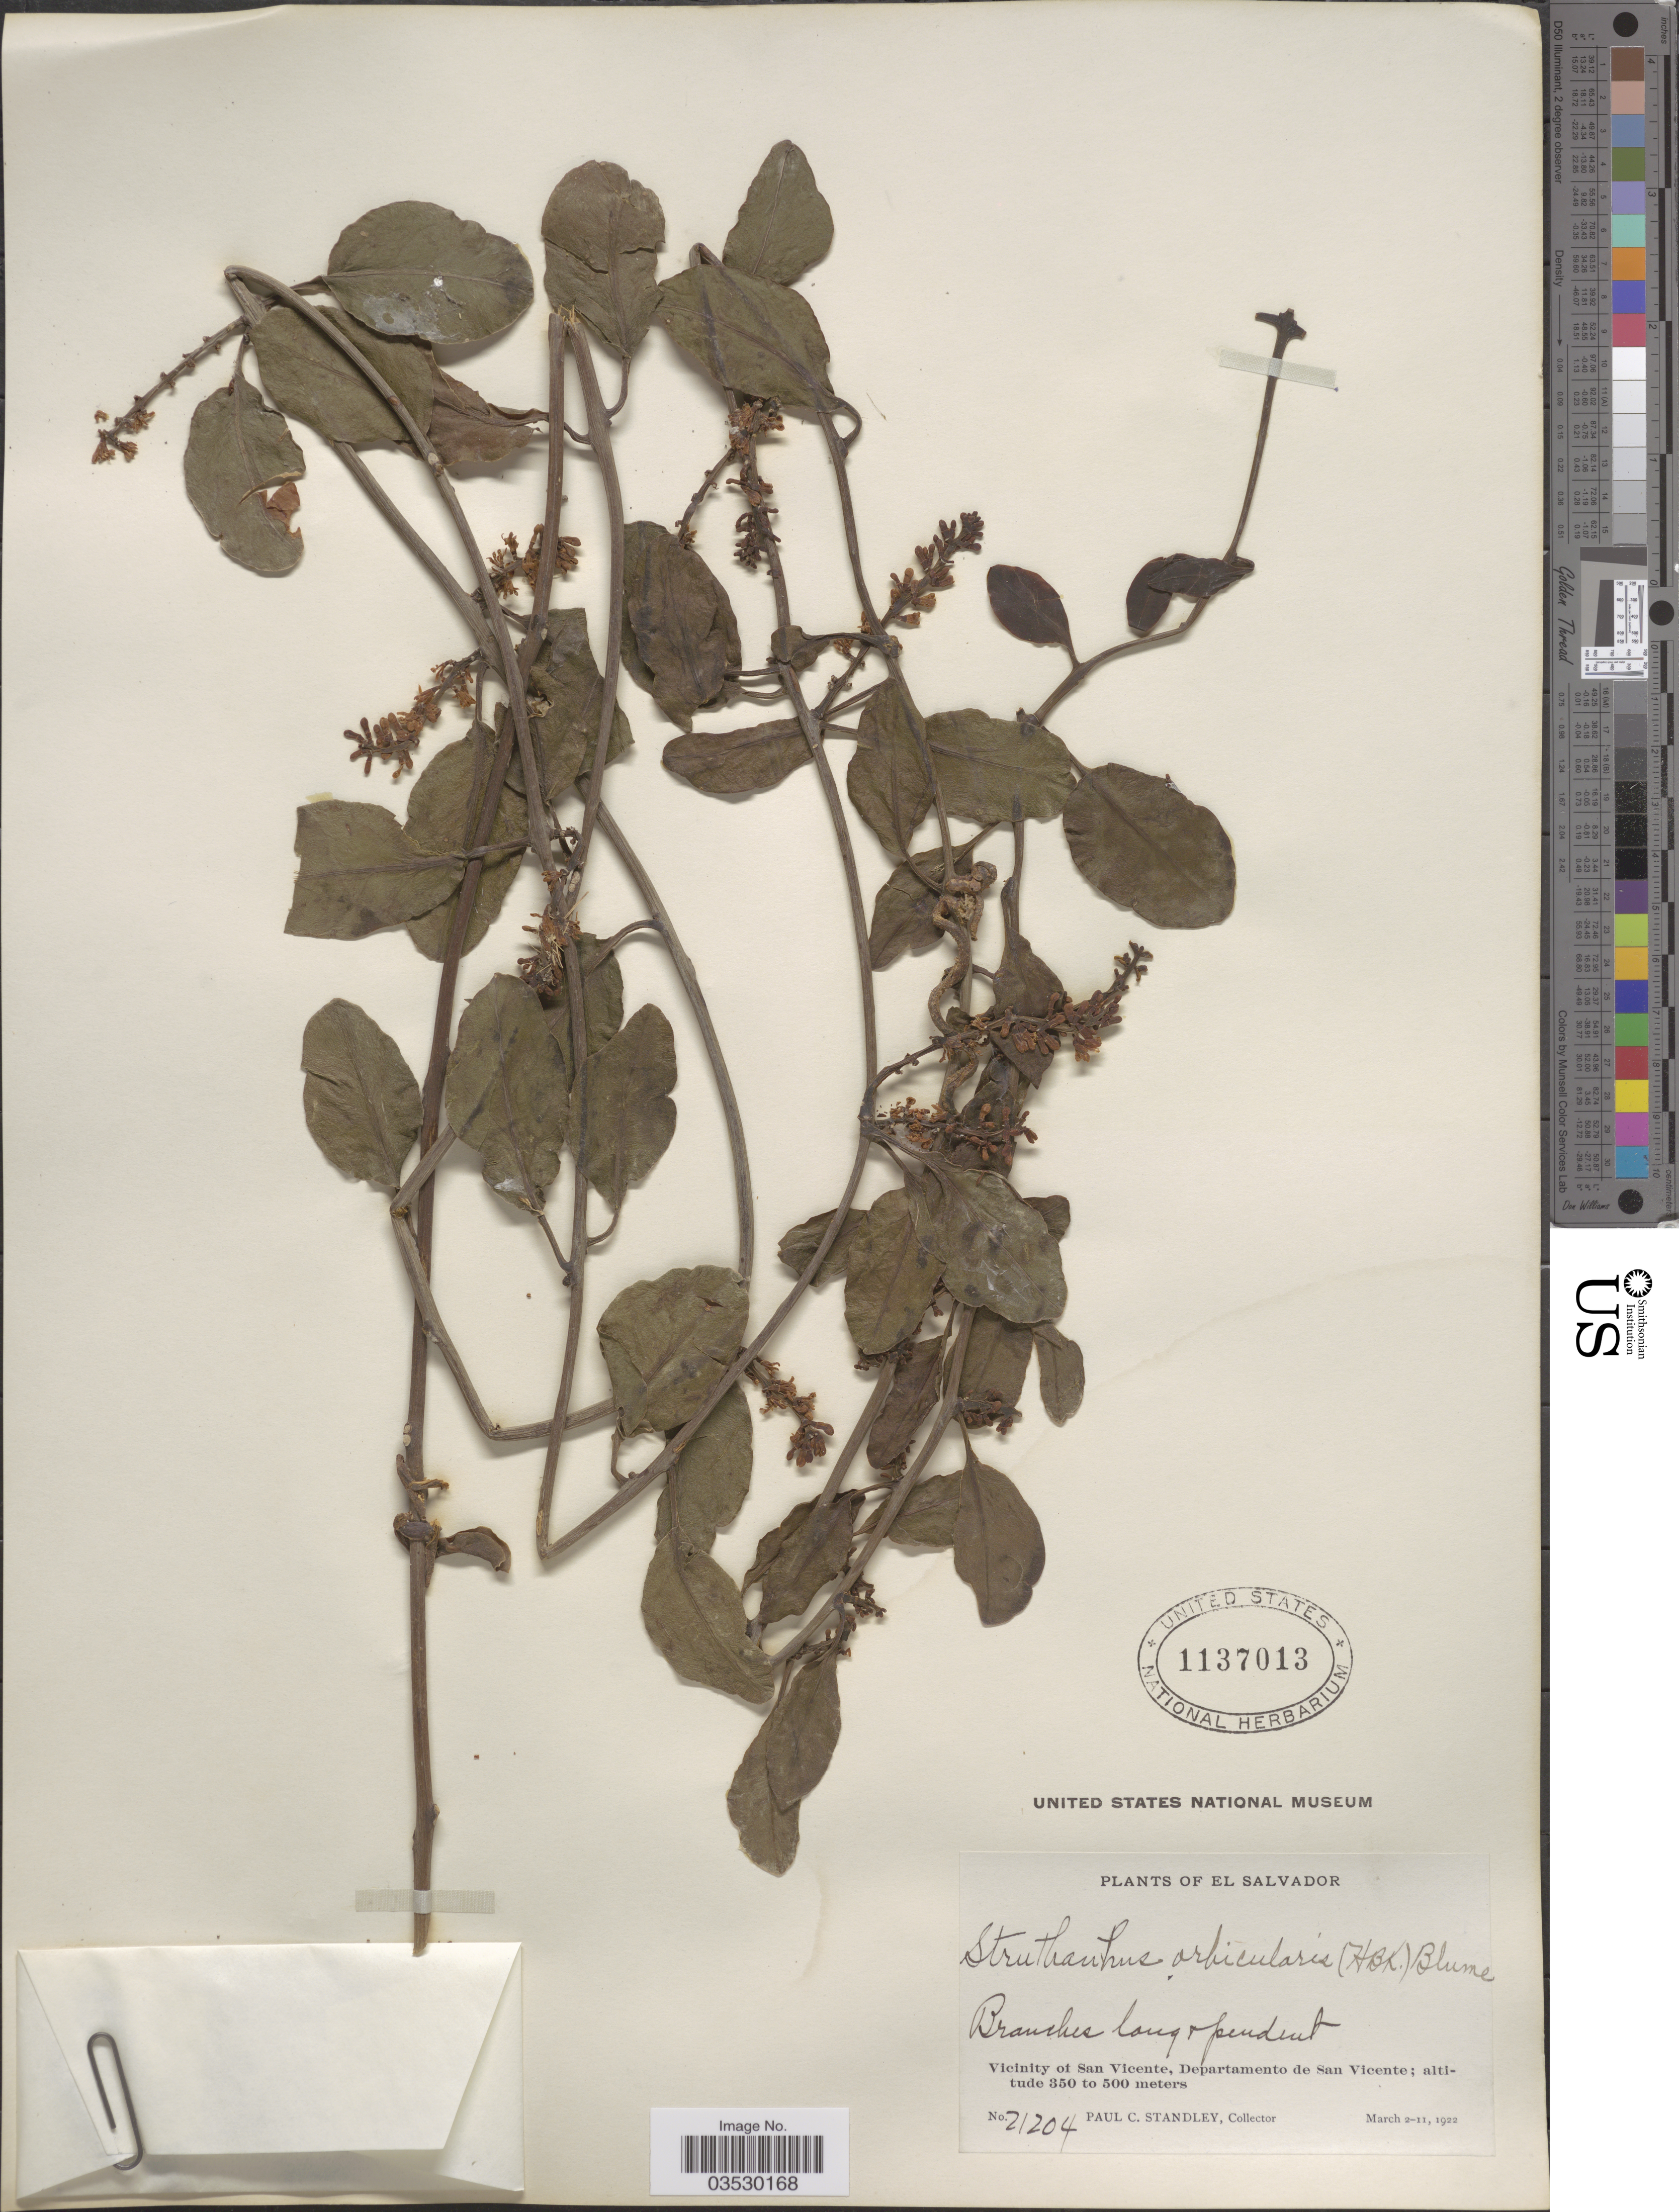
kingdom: Plantae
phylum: Tracheophyta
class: Magnoliopsida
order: Santalales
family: Loranthaceae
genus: Struthanthus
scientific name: Struthanthus orbicularis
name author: (Kunth) Blume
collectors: P. C. Standley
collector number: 21204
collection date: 1922-03-02/1922-03-11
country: El Salvador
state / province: San Vincente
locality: Vicinity of San Vicente, Departamento de San Vicente.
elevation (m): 350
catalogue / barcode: US 1137013